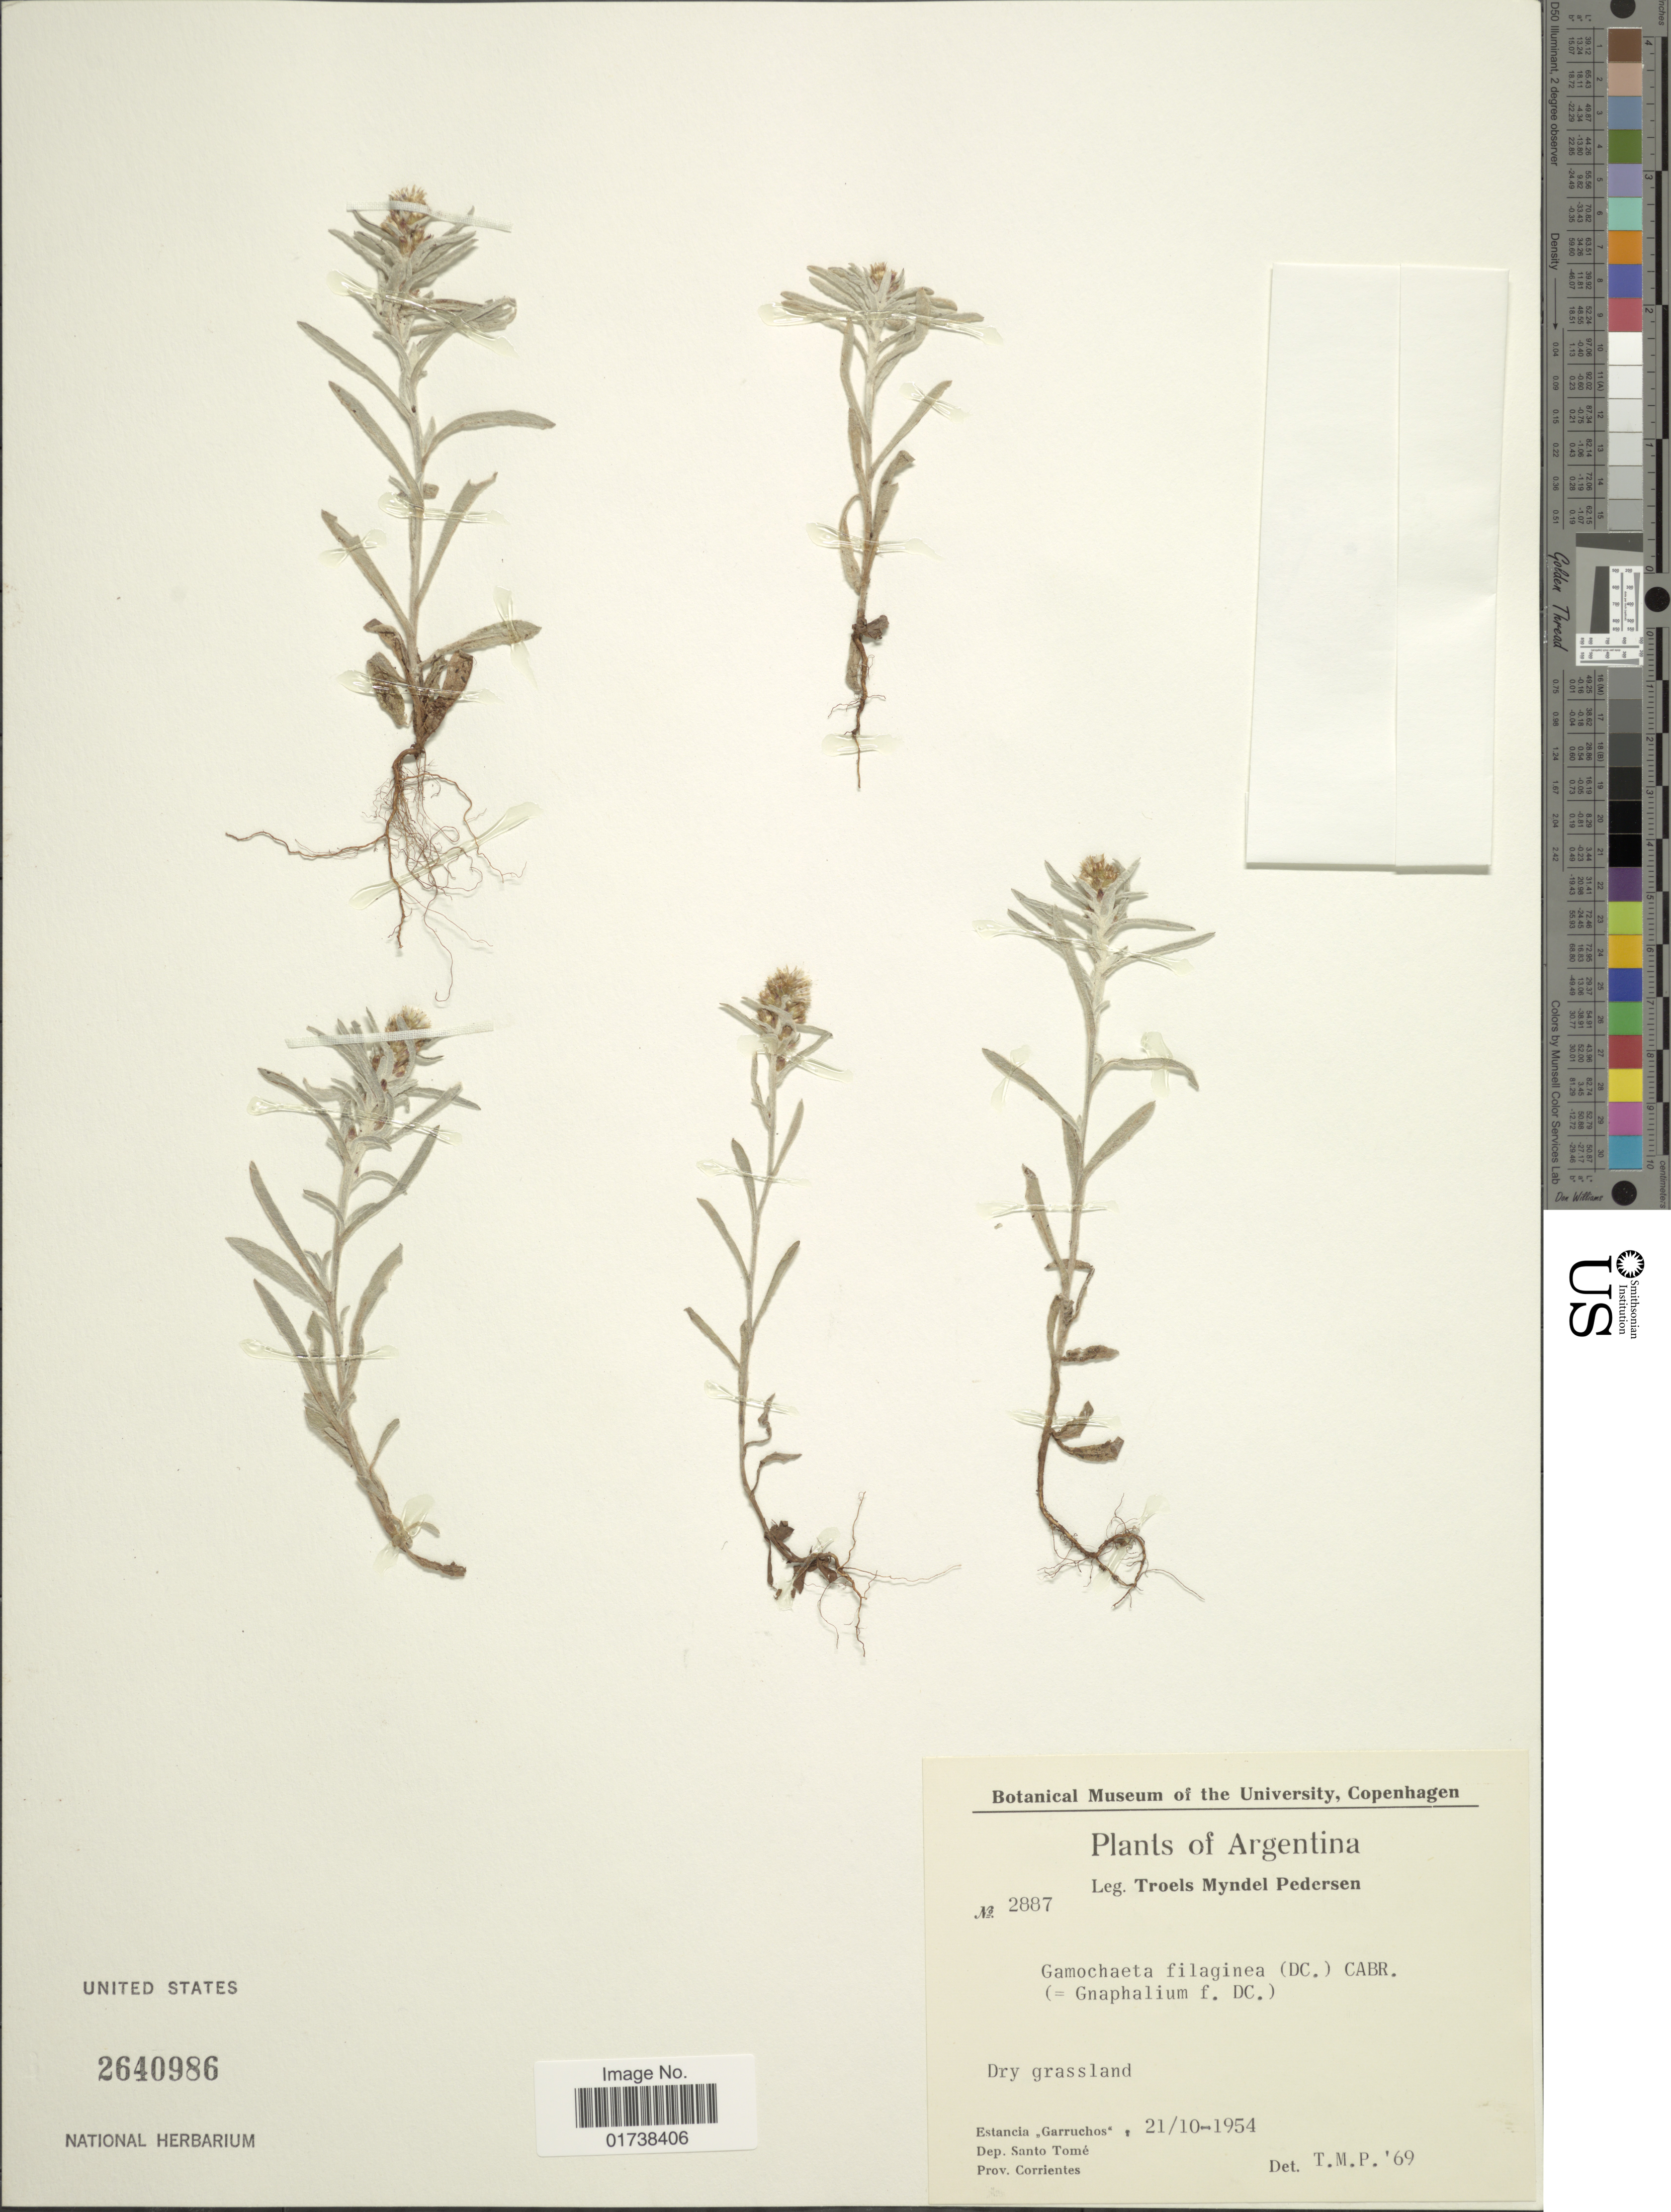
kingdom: Plantae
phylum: Tracheophyta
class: Magnoliopsida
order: Asterales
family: Asteraceae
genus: Gamochaeta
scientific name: Gamochaeta filaginea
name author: (DC.) Cabrera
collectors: T. Pederson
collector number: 2887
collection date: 1954-10-21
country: Argentina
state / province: Corrientes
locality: Estancia Garruchos, Dep. Santo Tome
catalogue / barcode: US 2640986